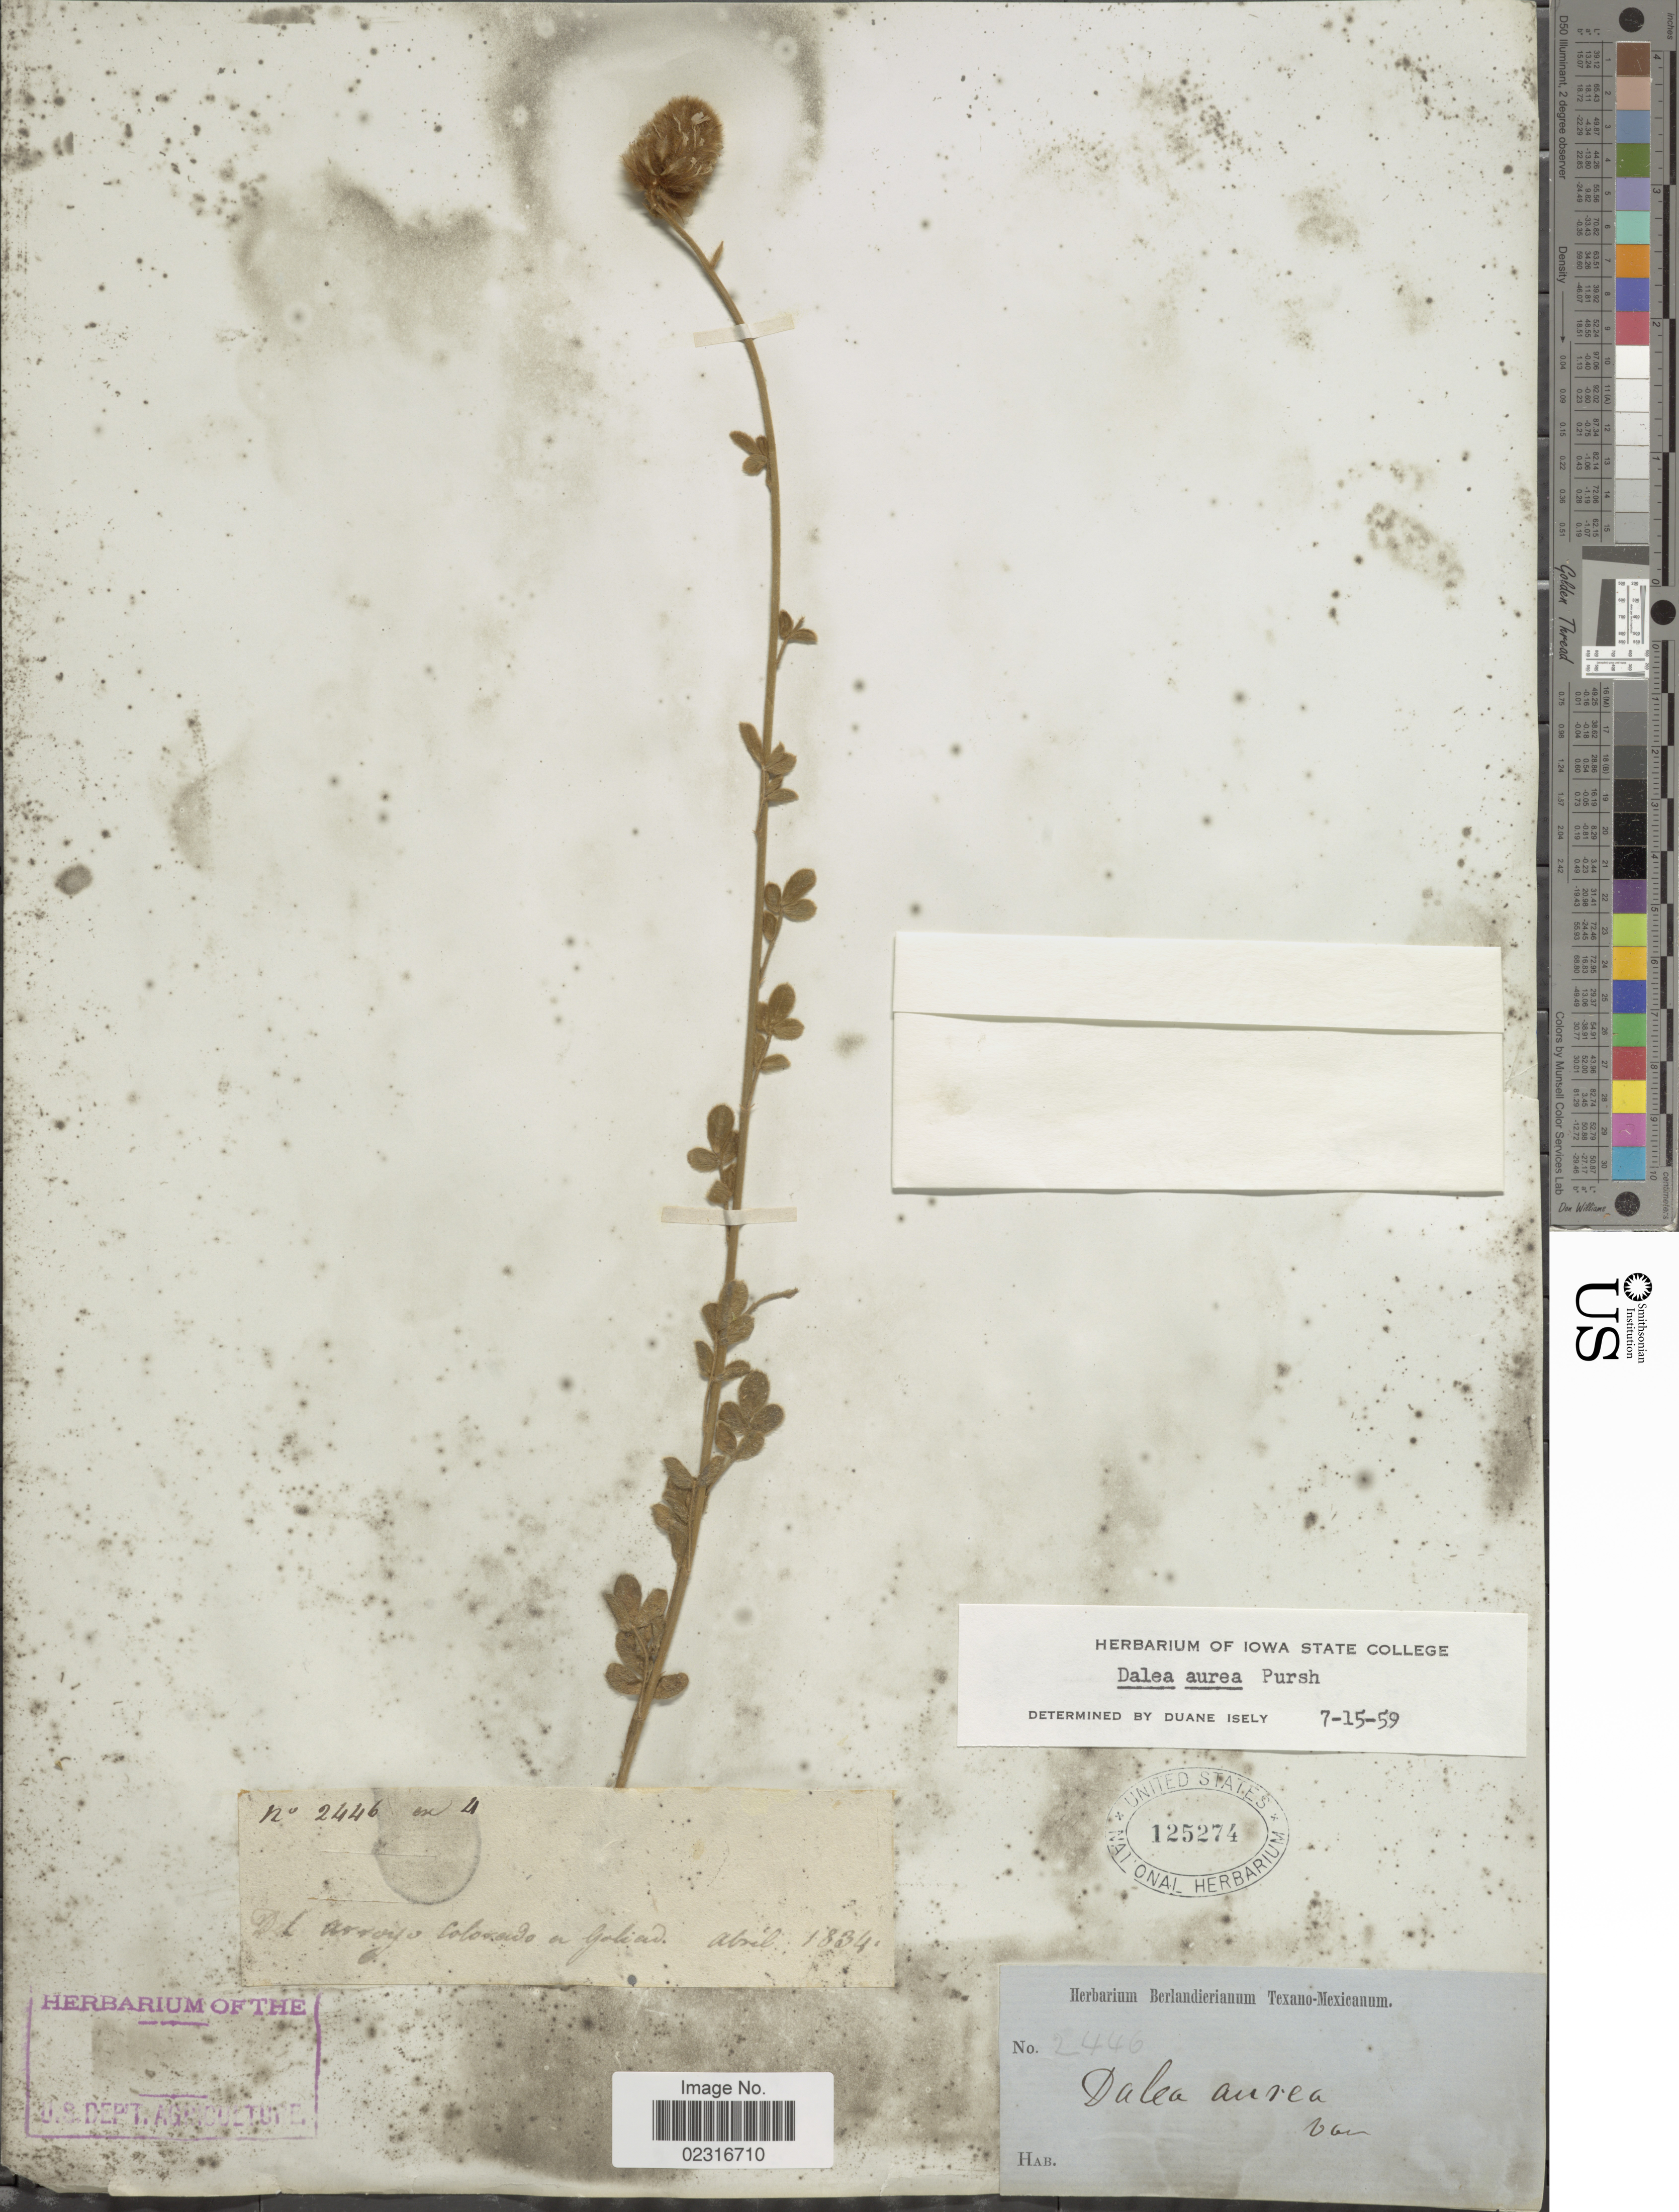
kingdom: Plantae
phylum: Tracheophyta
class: Magnoliopsida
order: Fabales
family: Fabaceae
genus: Dalea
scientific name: Dalea aurea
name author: Nutt. ex Pursh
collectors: ex Herb. Berlandierianum Texano-Mexicanum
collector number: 2446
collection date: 1834-04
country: United States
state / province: Colorado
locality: Del arroyo Colorado a Golian.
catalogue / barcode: US 125274